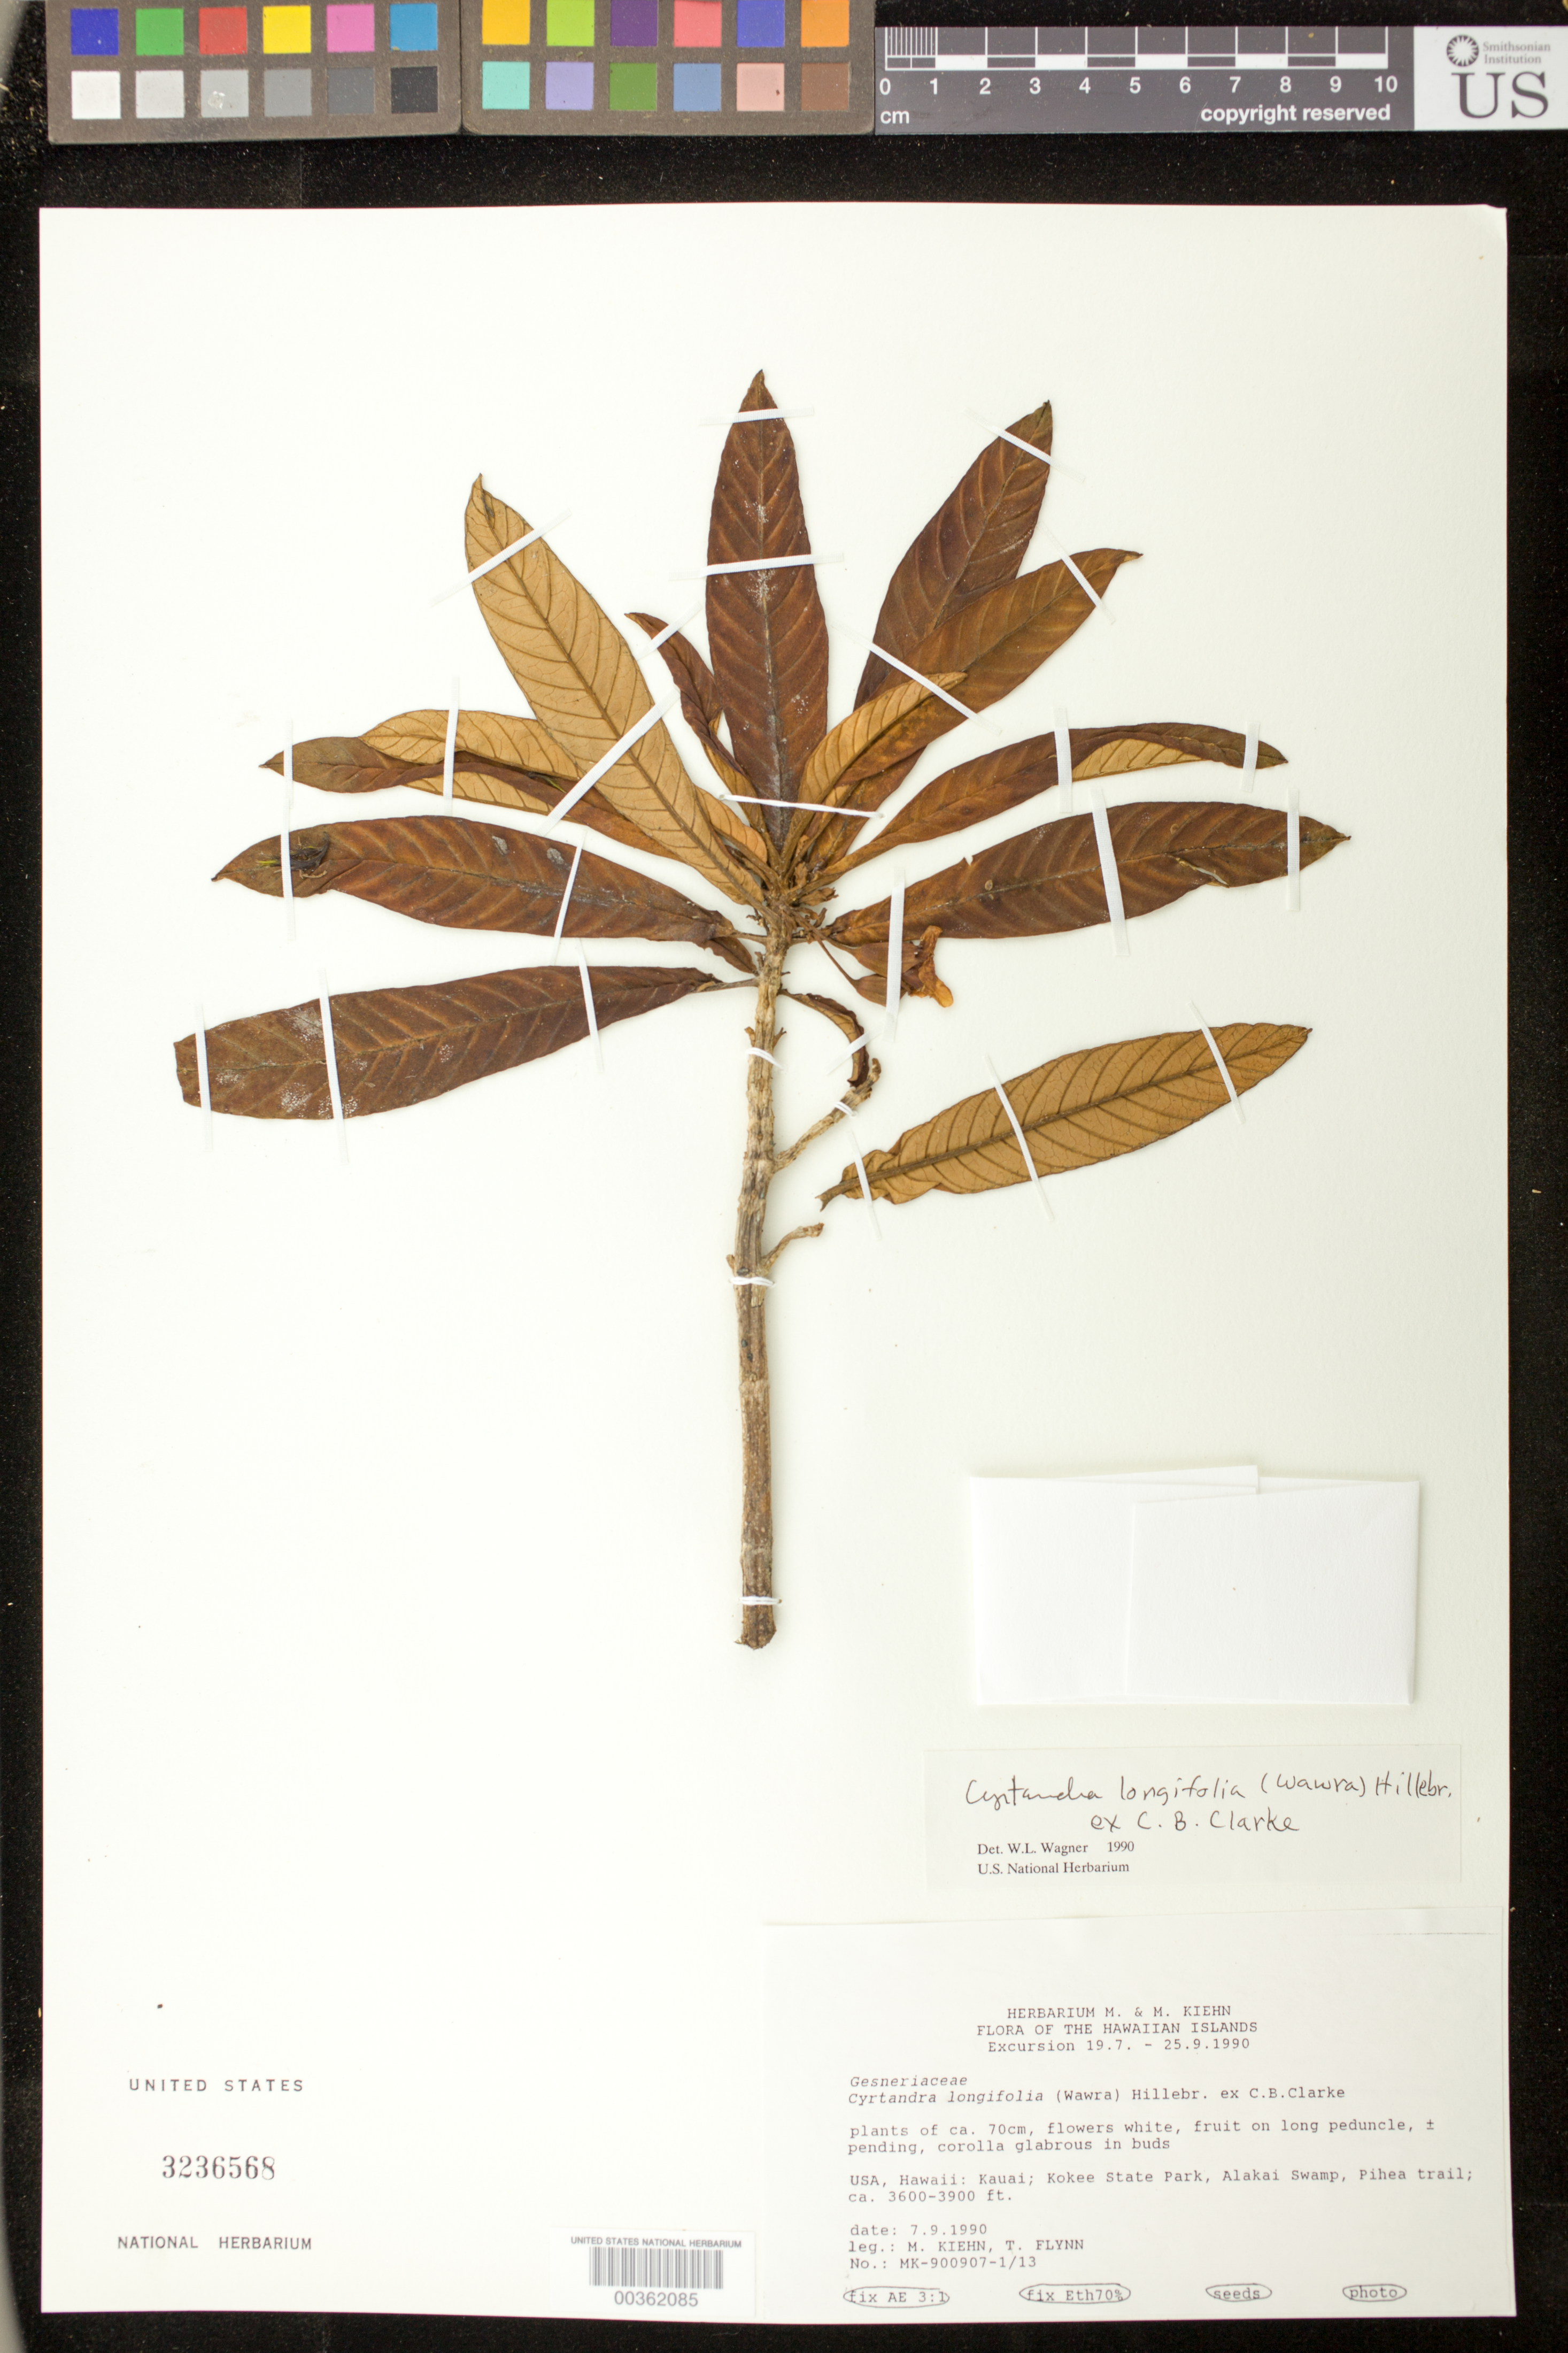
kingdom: Plantae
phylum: Tracheophyta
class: Magnoliopsida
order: Lamiales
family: Gesneriaceae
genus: Cyrtandra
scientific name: Cyrtandra longifolia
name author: (Wawra) Hillebr. ex C.B. Clarke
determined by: Wagner, W. L., (BOT), Smithsonian Institution - National Museum of Natural History (UNITED STATES)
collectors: M. Kiehn & T. W. Flynn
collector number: MK- 900907 -1/13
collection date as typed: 07 Sep 1990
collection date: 1990-09-07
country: United States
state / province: Hawaii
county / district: Kauai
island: Kaua'i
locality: Kokee state park, alakai swamp, pihea trail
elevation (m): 1097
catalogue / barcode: US 3236568